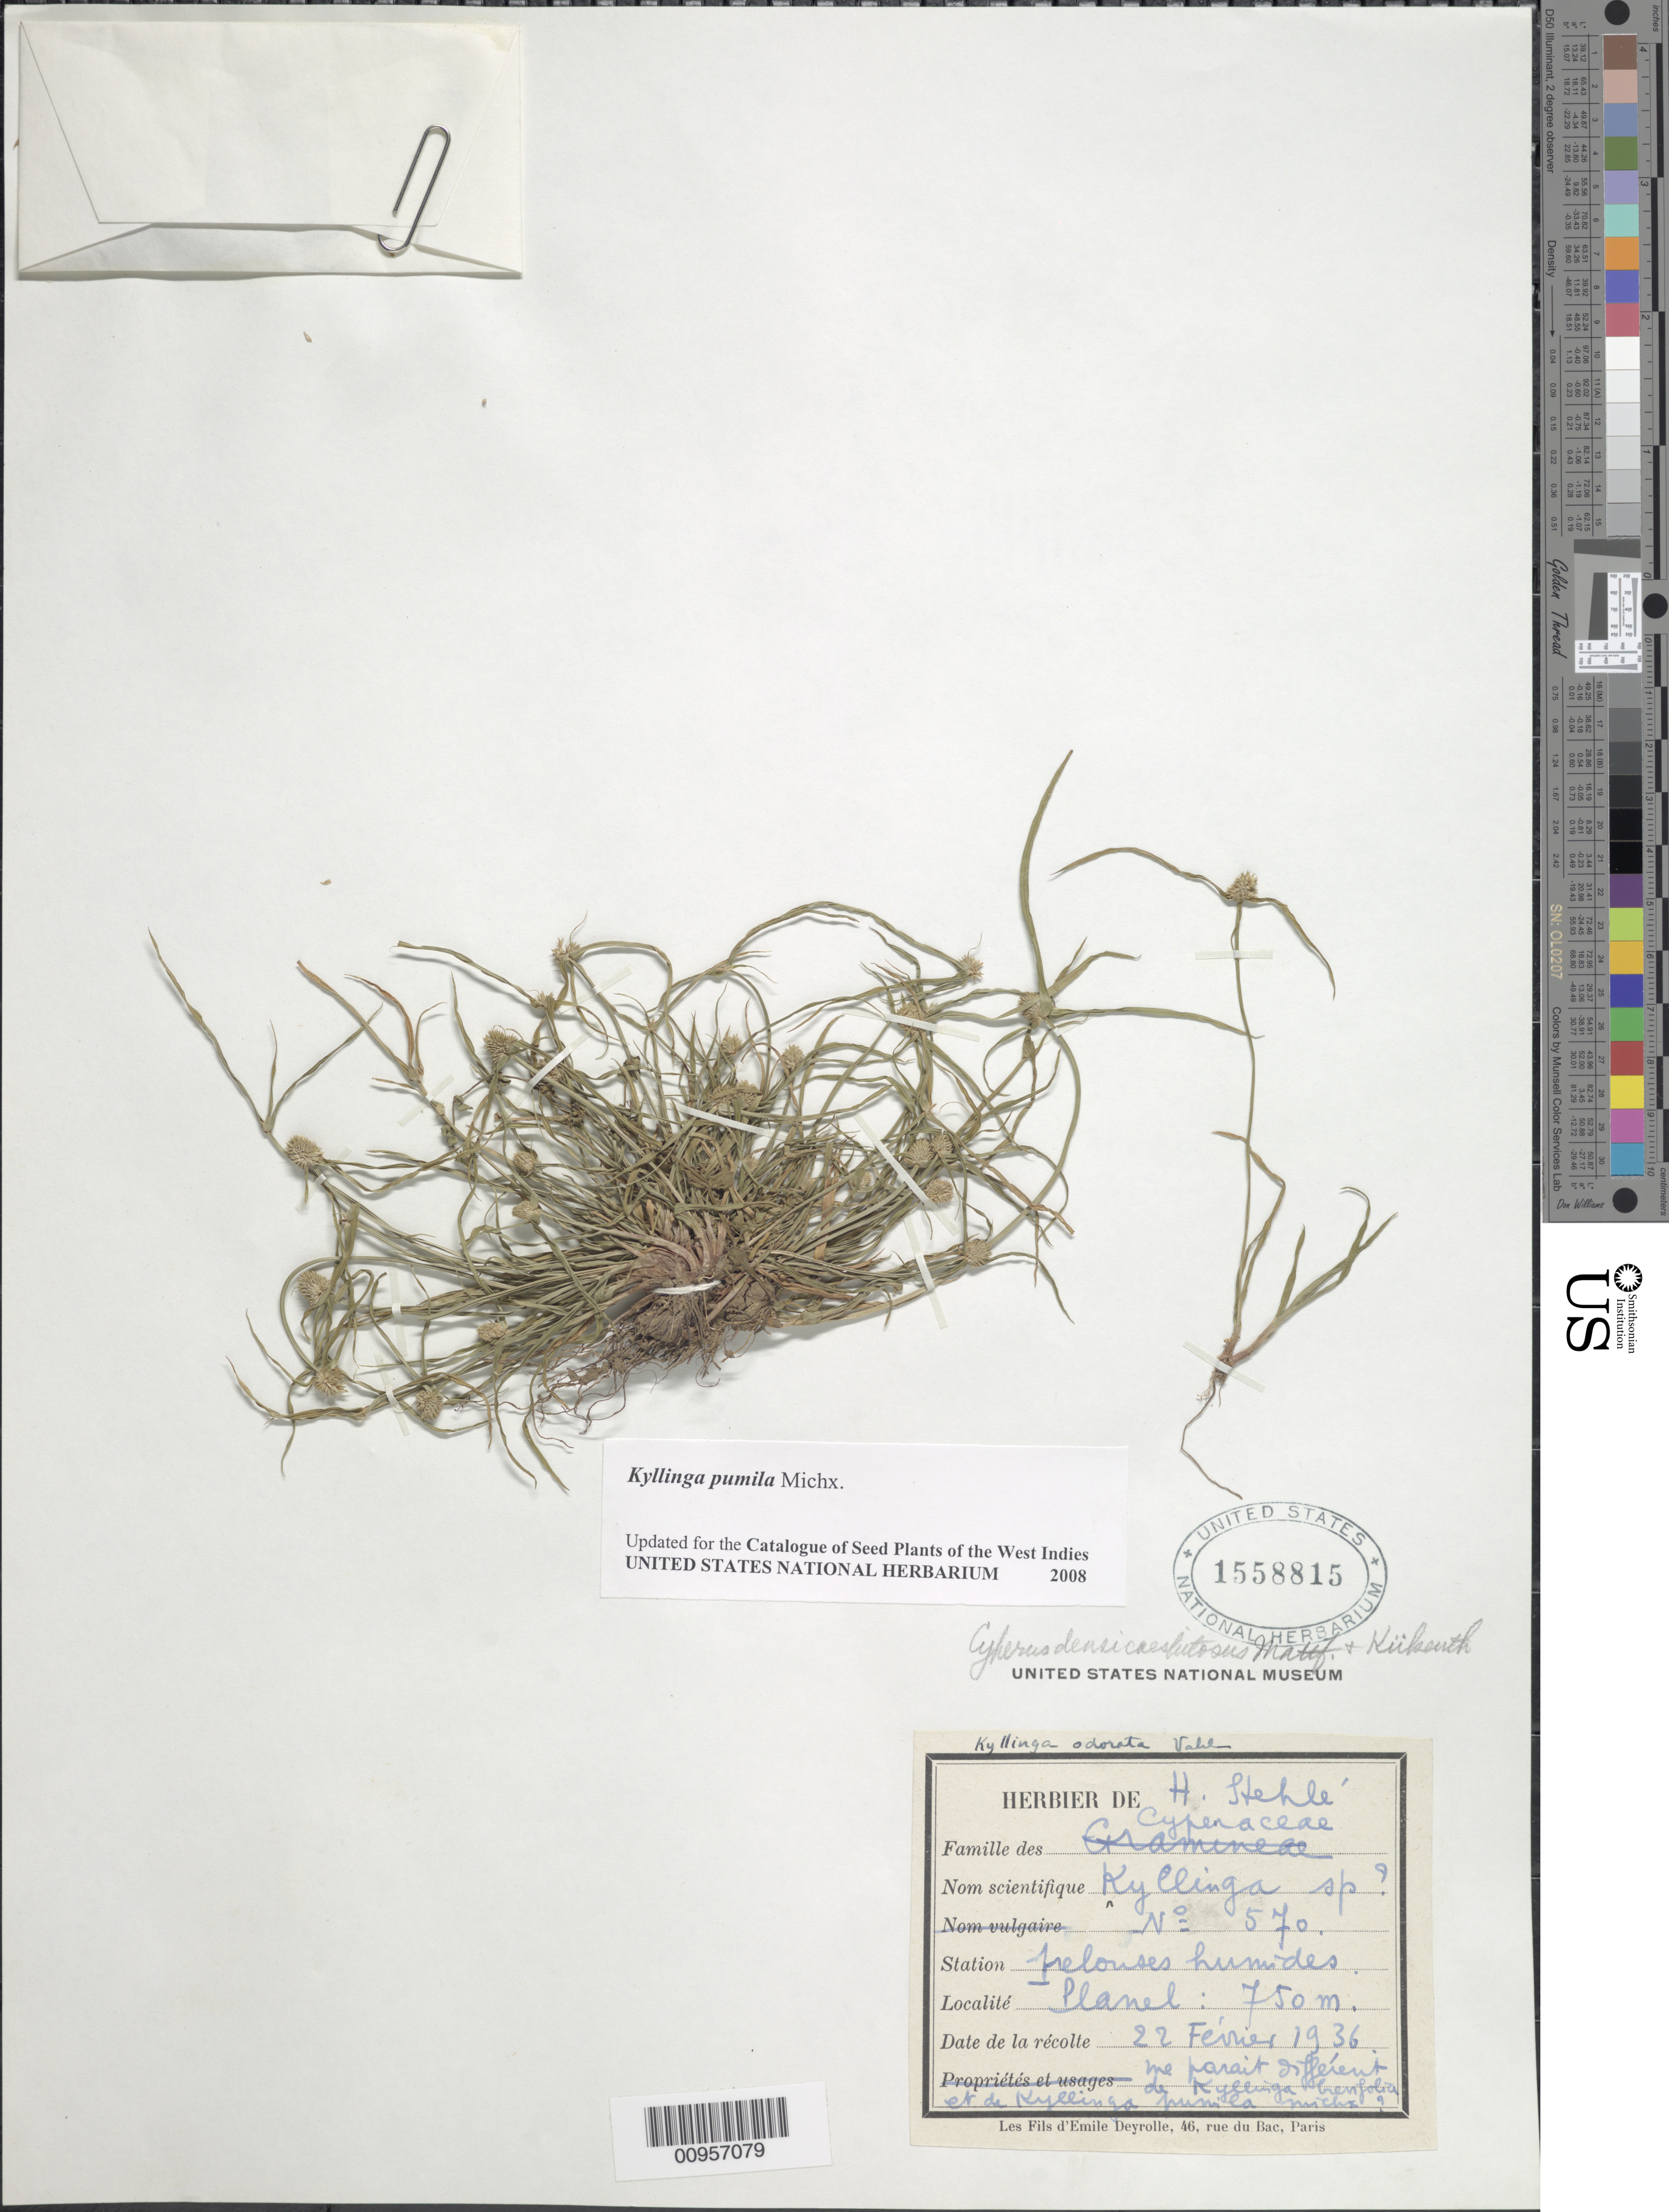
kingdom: Plantae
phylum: Tracheophyta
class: Liliopsida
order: Poales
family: Cyperaceae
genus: Cyperus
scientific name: Cyperus hortensis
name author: (Salzm. ex Steud.) Dorr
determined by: Strong, Mark T., (BOT), Smithsonian Institution - National Museum of Natural History (UNITED STATES)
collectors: H. Stehlé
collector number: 570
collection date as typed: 22 Feb 1936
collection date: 1936-02-22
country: Martinique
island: Martinique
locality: Planel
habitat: Pelouses humides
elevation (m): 750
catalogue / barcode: US 1558815